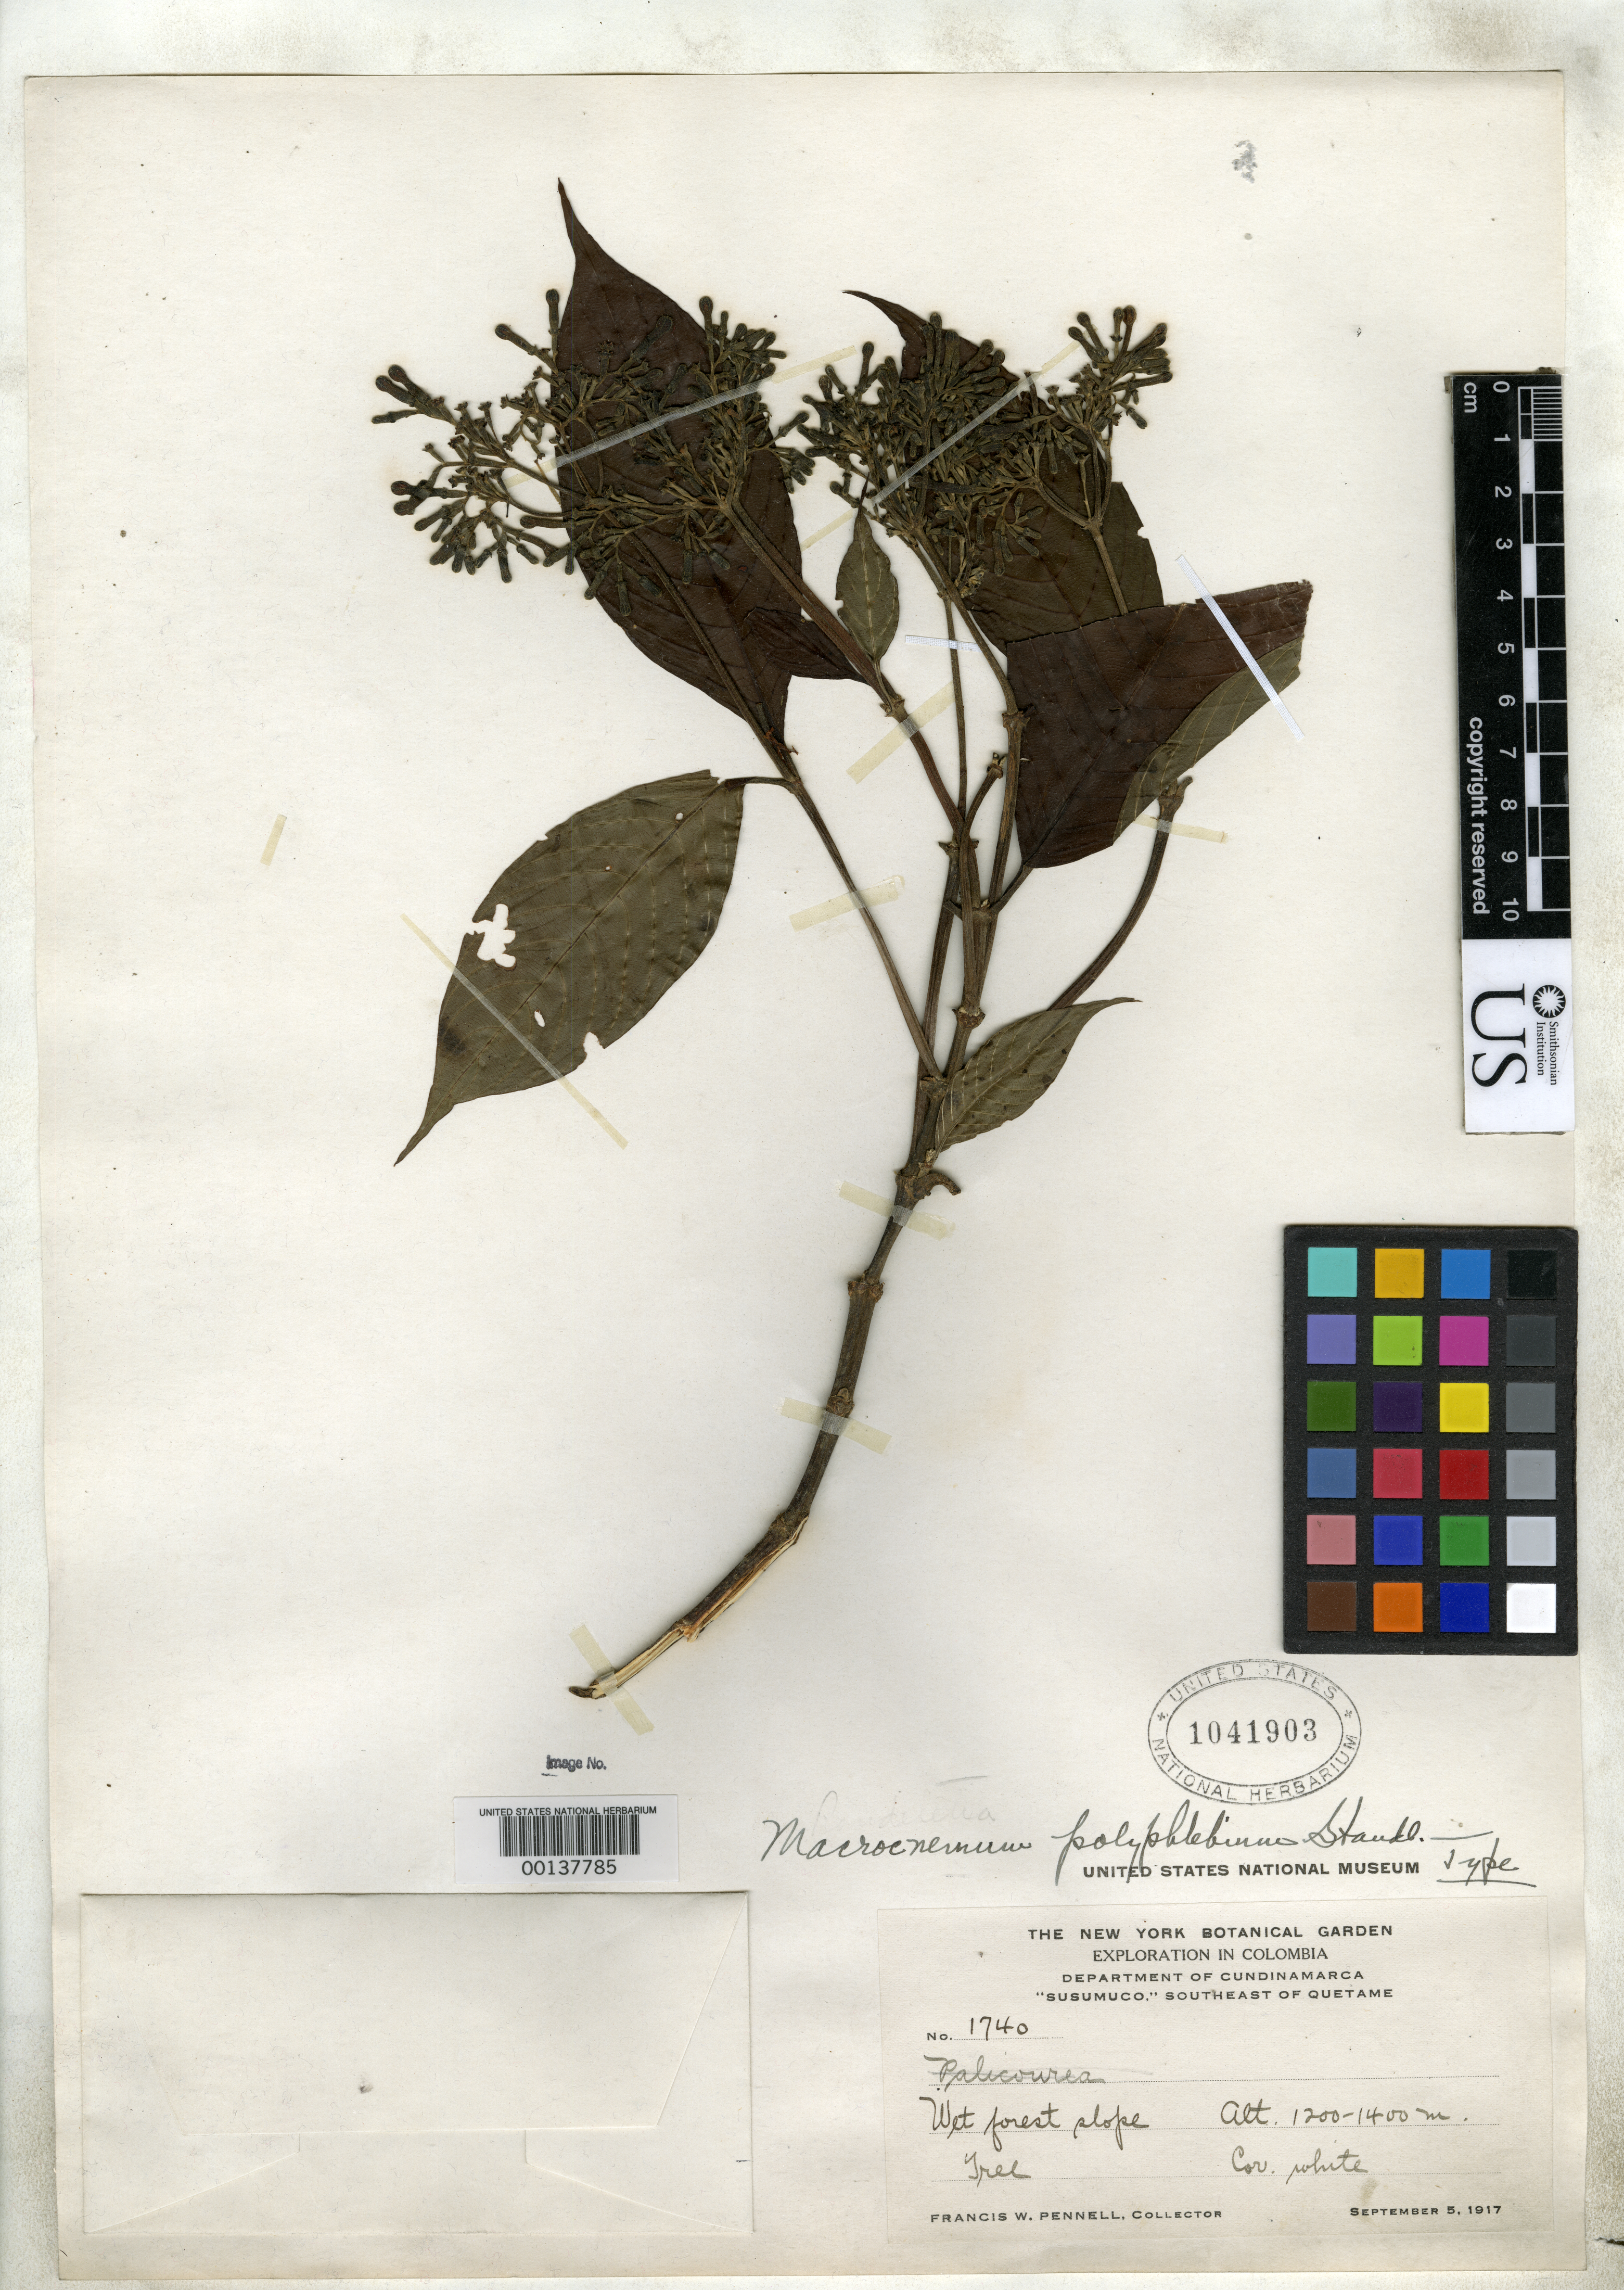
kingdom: Plantae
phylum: Tracheophyta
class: Magnoliopsida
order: Gentianales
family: Rubiaceae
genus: Macrocnemum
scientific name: Macrocnemum polyphlebium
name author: Standl.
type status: Holotype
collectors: F. W. Pennell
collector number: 1740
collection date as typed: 05 Sep 1917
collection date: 1917-09-05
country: Colombia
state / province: Cundinamarca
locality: Susumuco, SE of Quetame.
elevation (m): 1200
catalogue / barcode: US 1041903